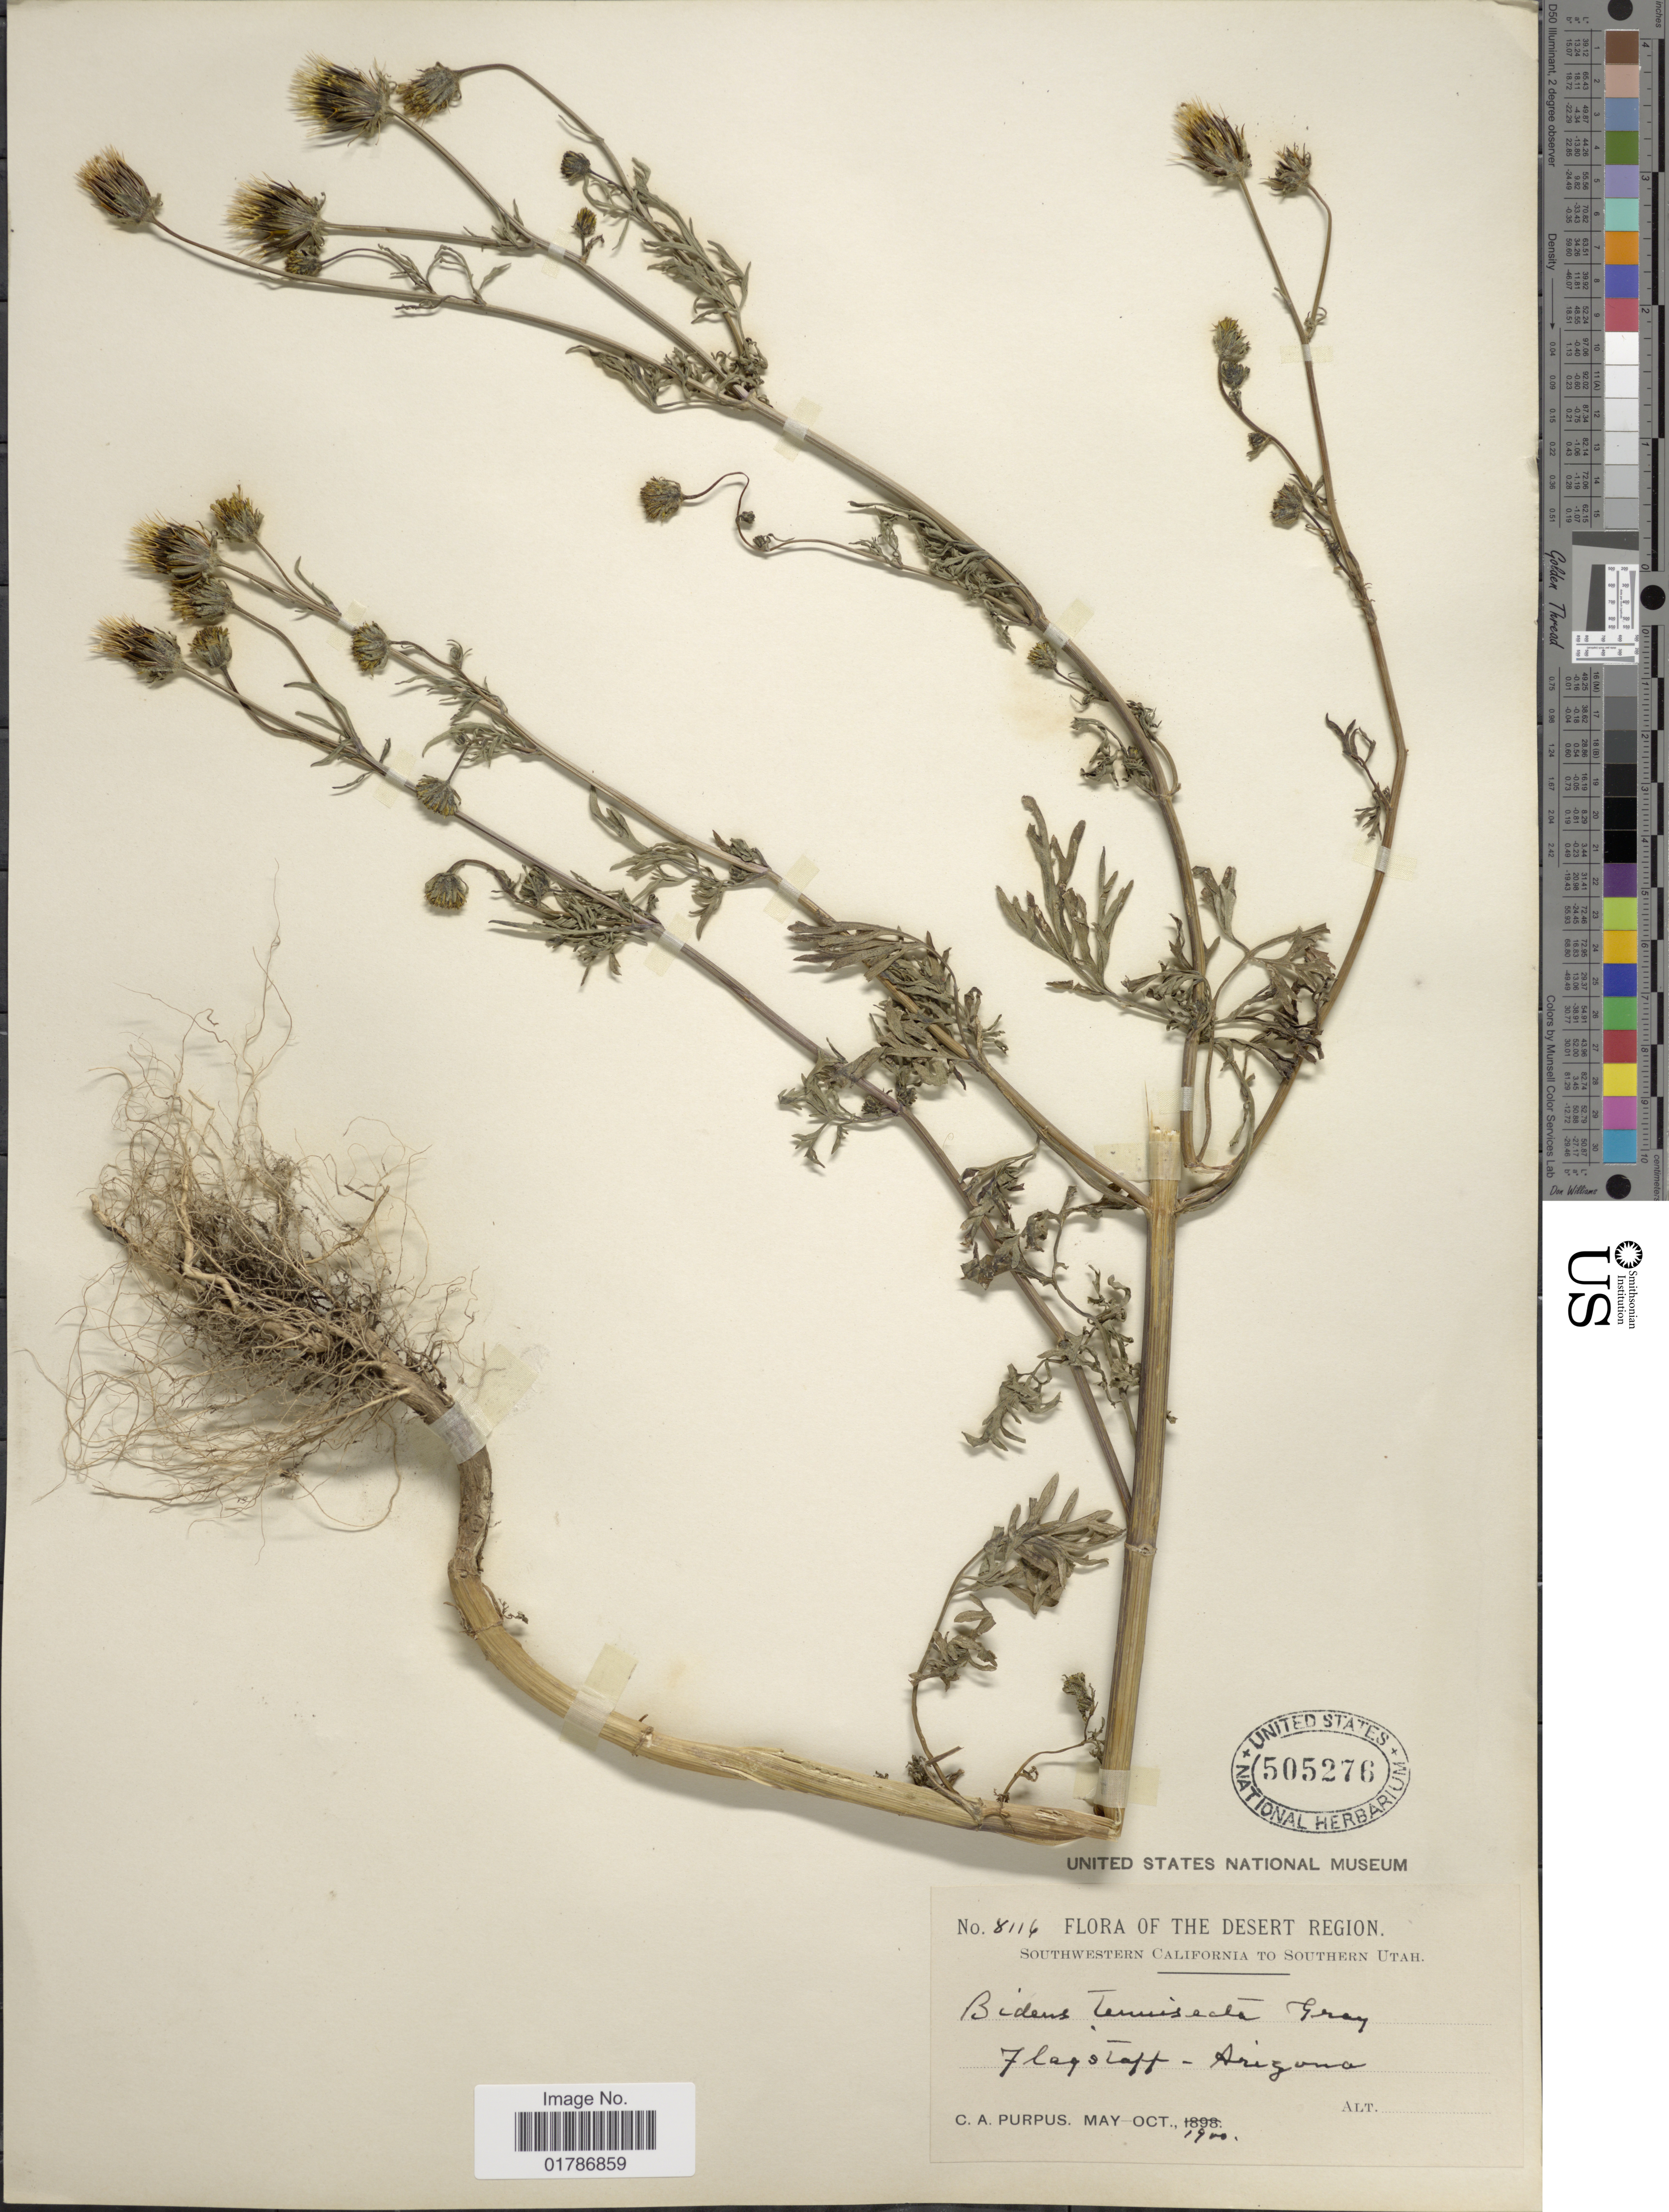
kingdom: Plantae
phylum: Tracheophyta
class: Magnoliopsida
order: Asterales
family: Asteraceae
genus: Bidens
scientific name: Bidens tenuisecta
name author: A. Gray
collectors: C. A. Purpus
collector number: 8116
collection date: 1900-05/1900-10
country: United States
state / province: Arizona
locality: The Desert Region, Flagstaff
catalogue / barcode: US 505276